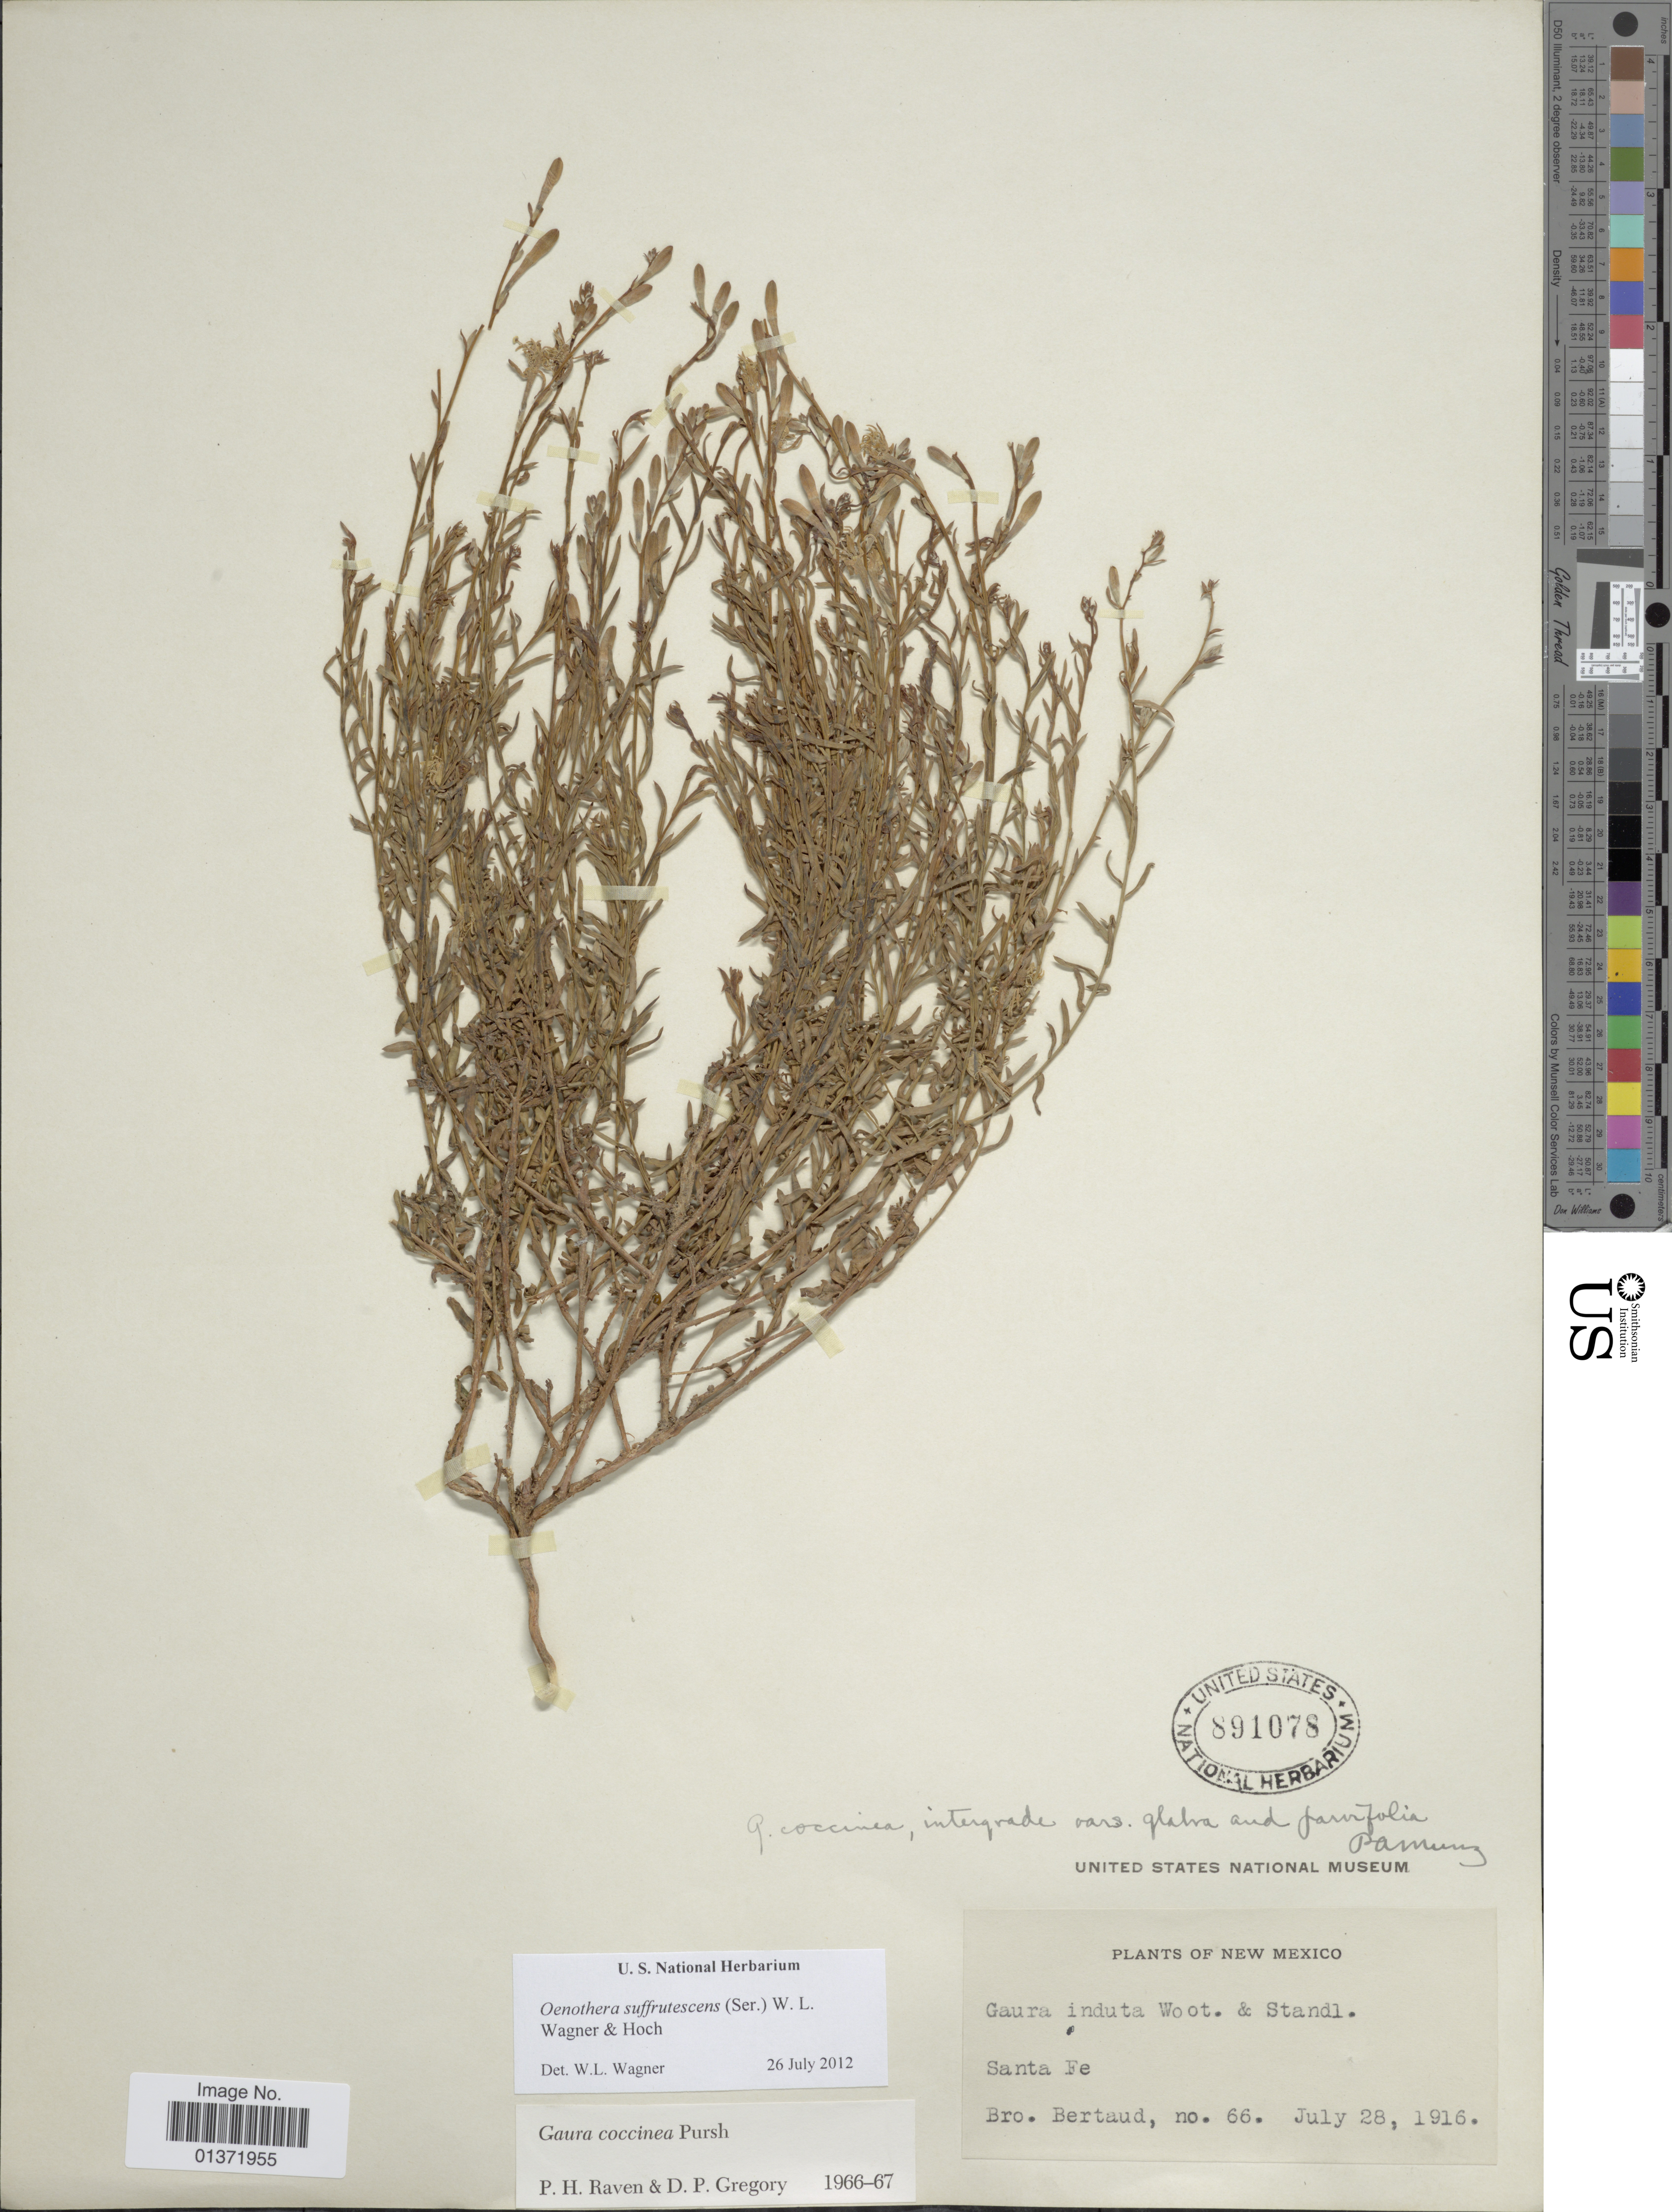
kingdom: Plantae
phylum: Tracheophyta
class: Magnoliopsida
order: Myrtales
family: Onagraceae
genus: Oenothera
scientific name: Oenothera suffrutescens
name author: (Ser.) W.L. Wagner & Hoch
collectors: Bro. Bertaud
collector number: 66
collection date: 1916-07-28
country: United States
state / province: New Mexico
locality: Santa Fe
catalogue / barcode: US 891078